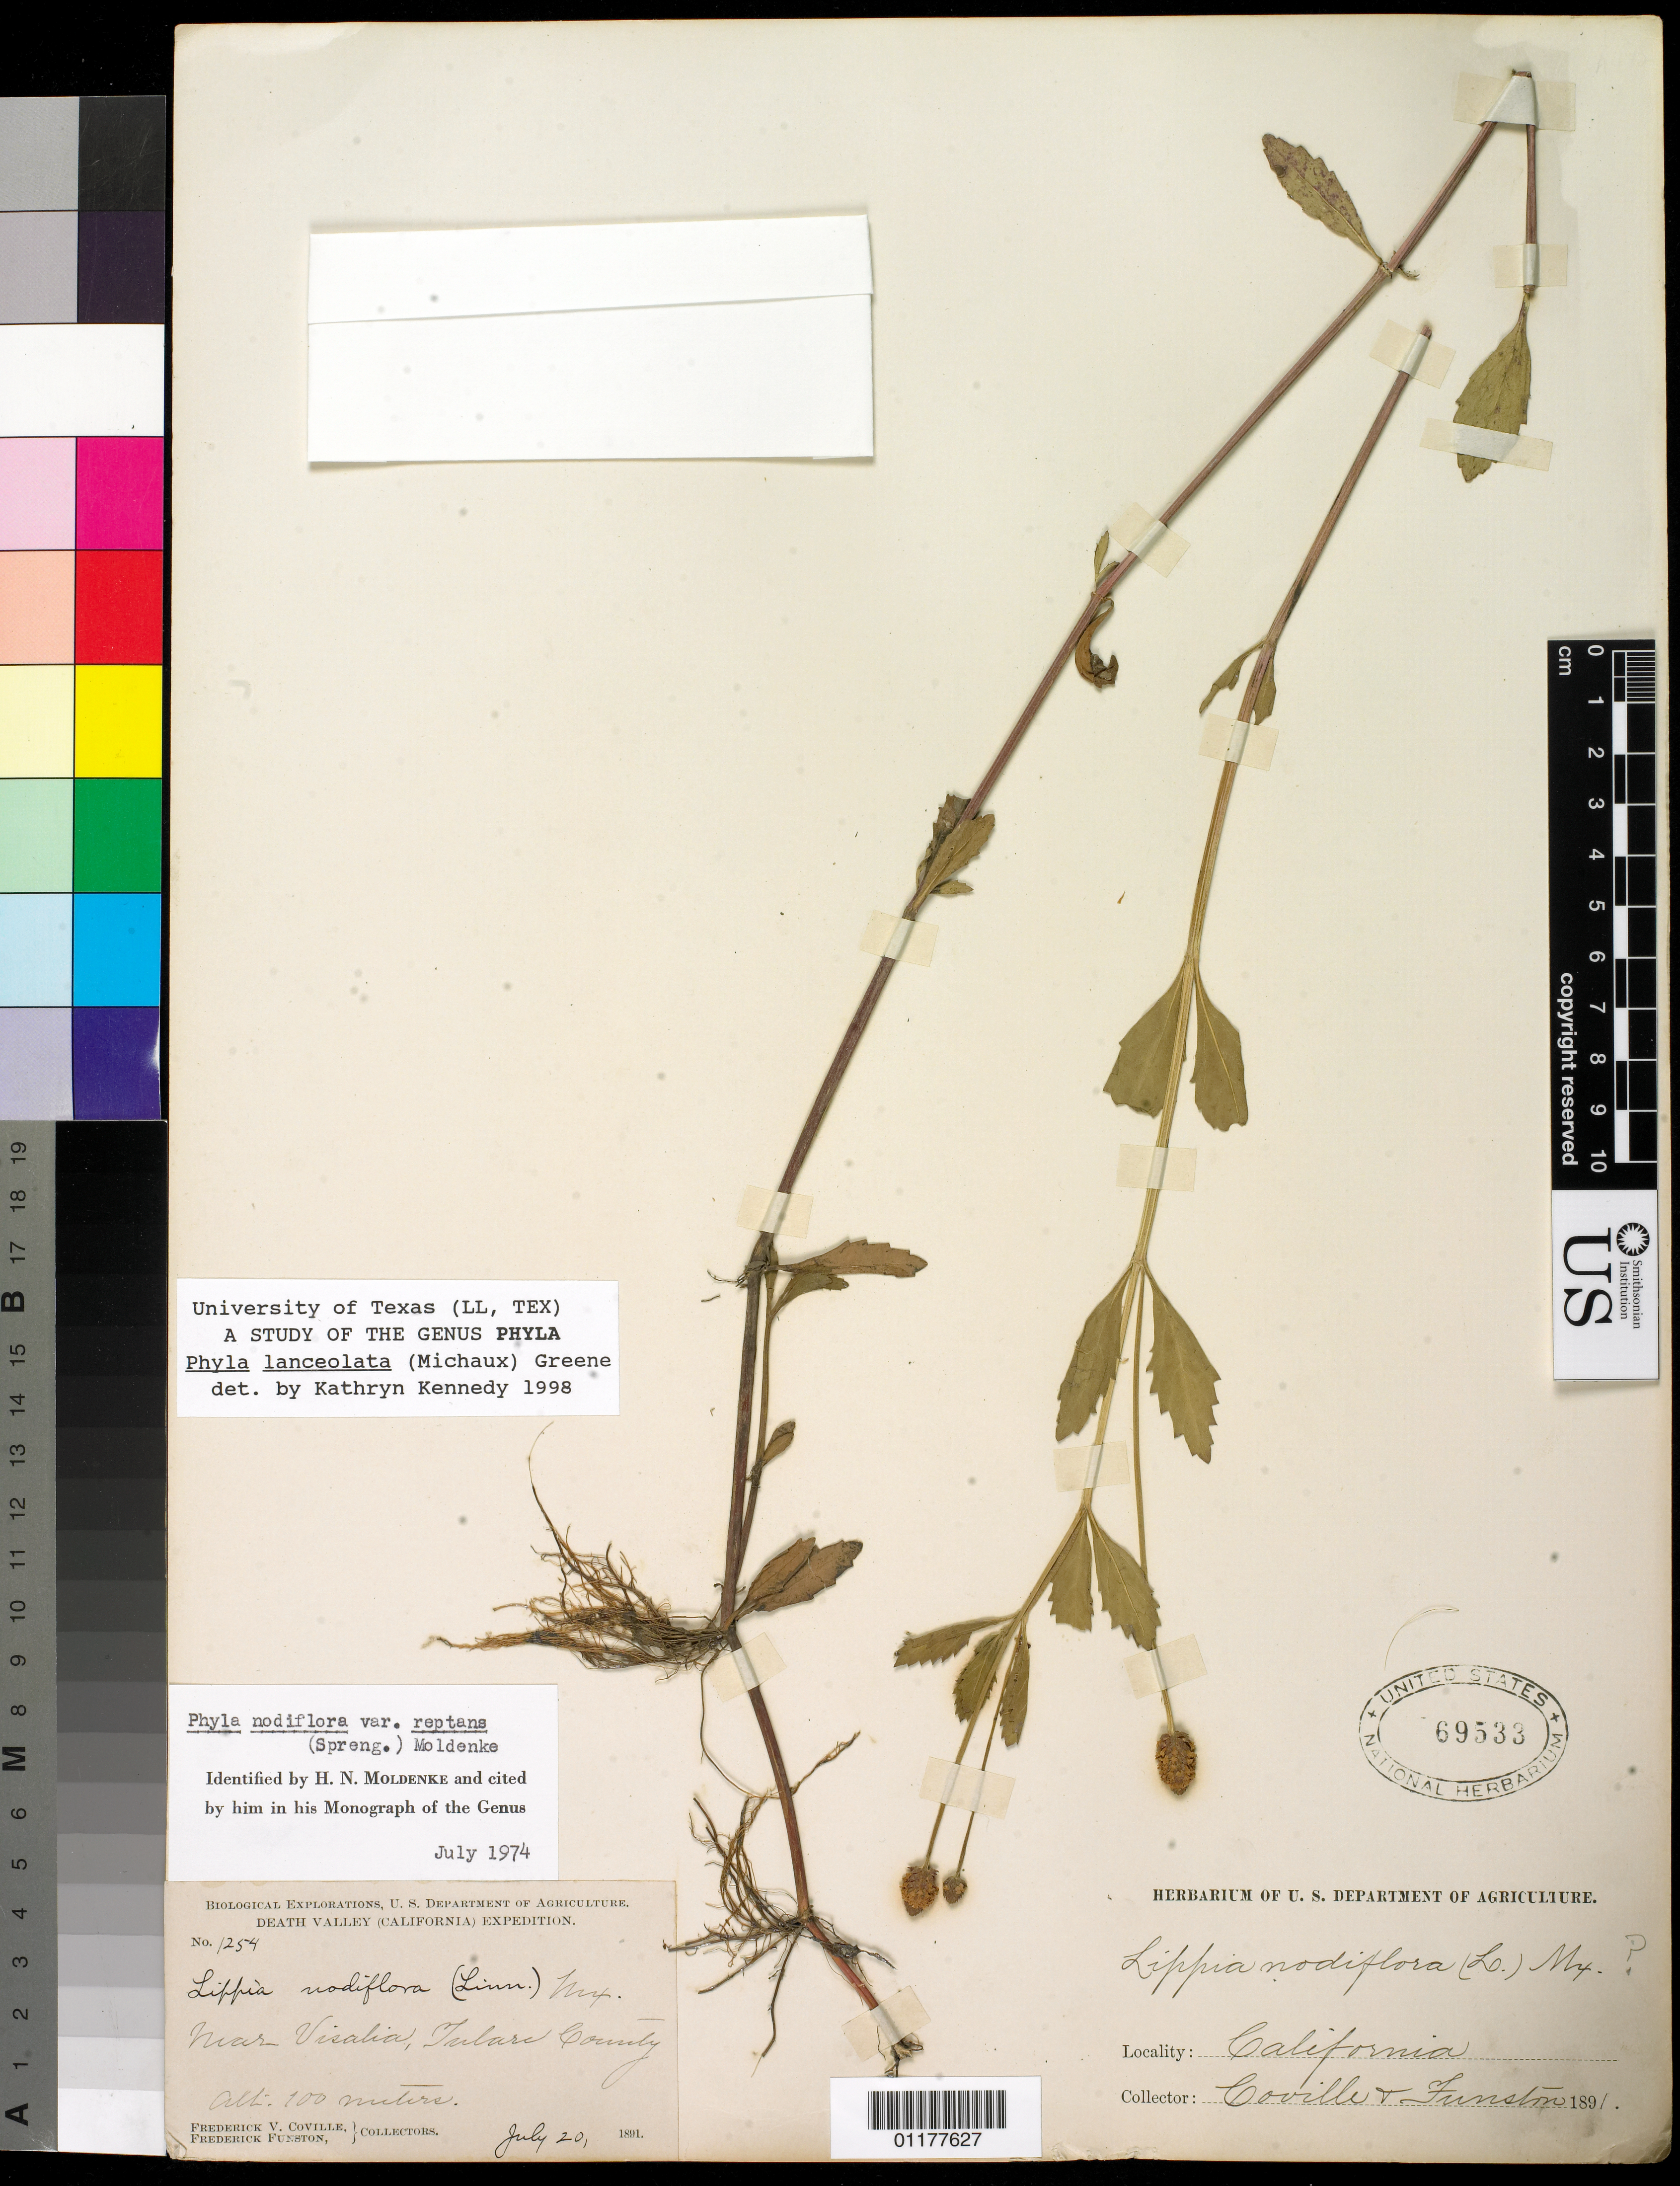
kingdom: Plantae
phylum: Tracheophyta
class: Magnoliopsida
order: Lamiales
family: Verbenaceae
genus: Phyla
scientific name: Phyla lanceolata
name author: (Michx.) Greene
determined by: Kennedy, K.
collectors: F. V. Coville & F. Funston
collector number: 1254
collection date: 1891-07-20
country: United States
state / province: California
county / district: Tulare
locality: near Visalia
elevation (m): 100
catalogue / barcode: US 69533